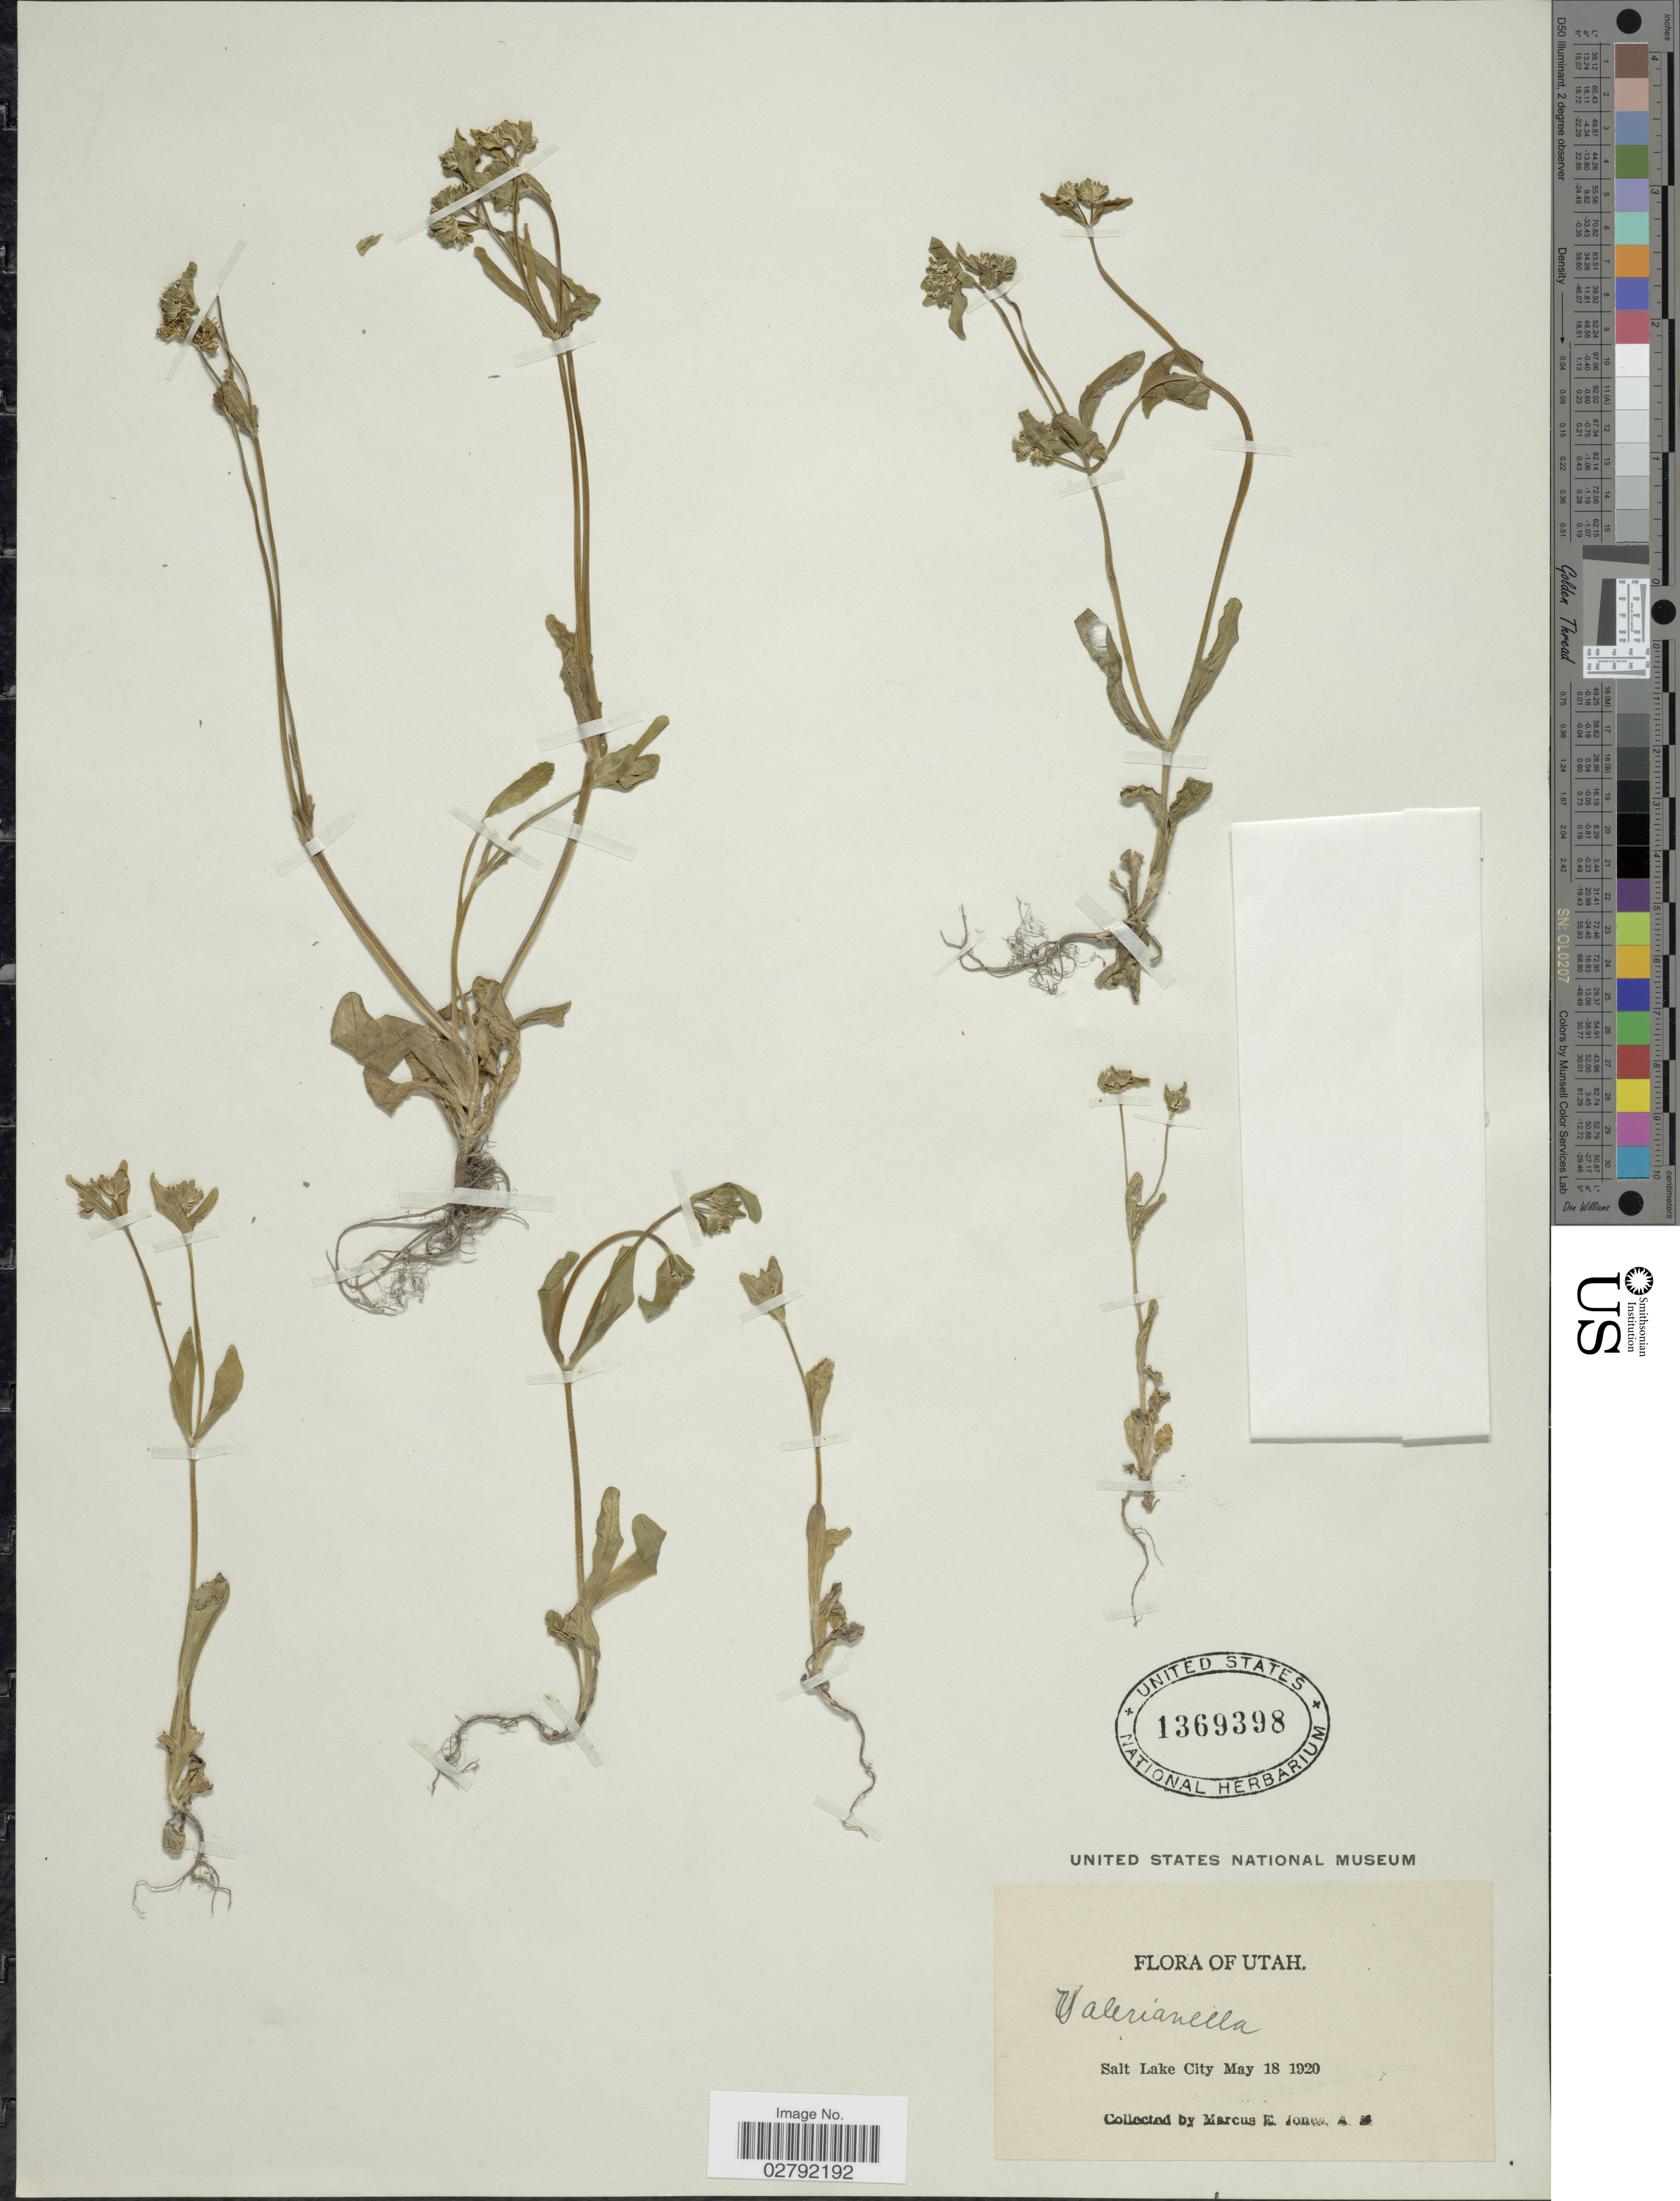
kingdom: Plantae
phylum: Tracheophyta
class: Magnoliopsida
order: Dipsacales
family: Caprifoliaceae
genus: Valerianella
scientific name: Valerianella sp.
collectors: M. E. Jones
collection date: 1920-05-18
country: United States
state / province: Utah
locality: Salt Lake City.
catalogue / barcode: US 1369398